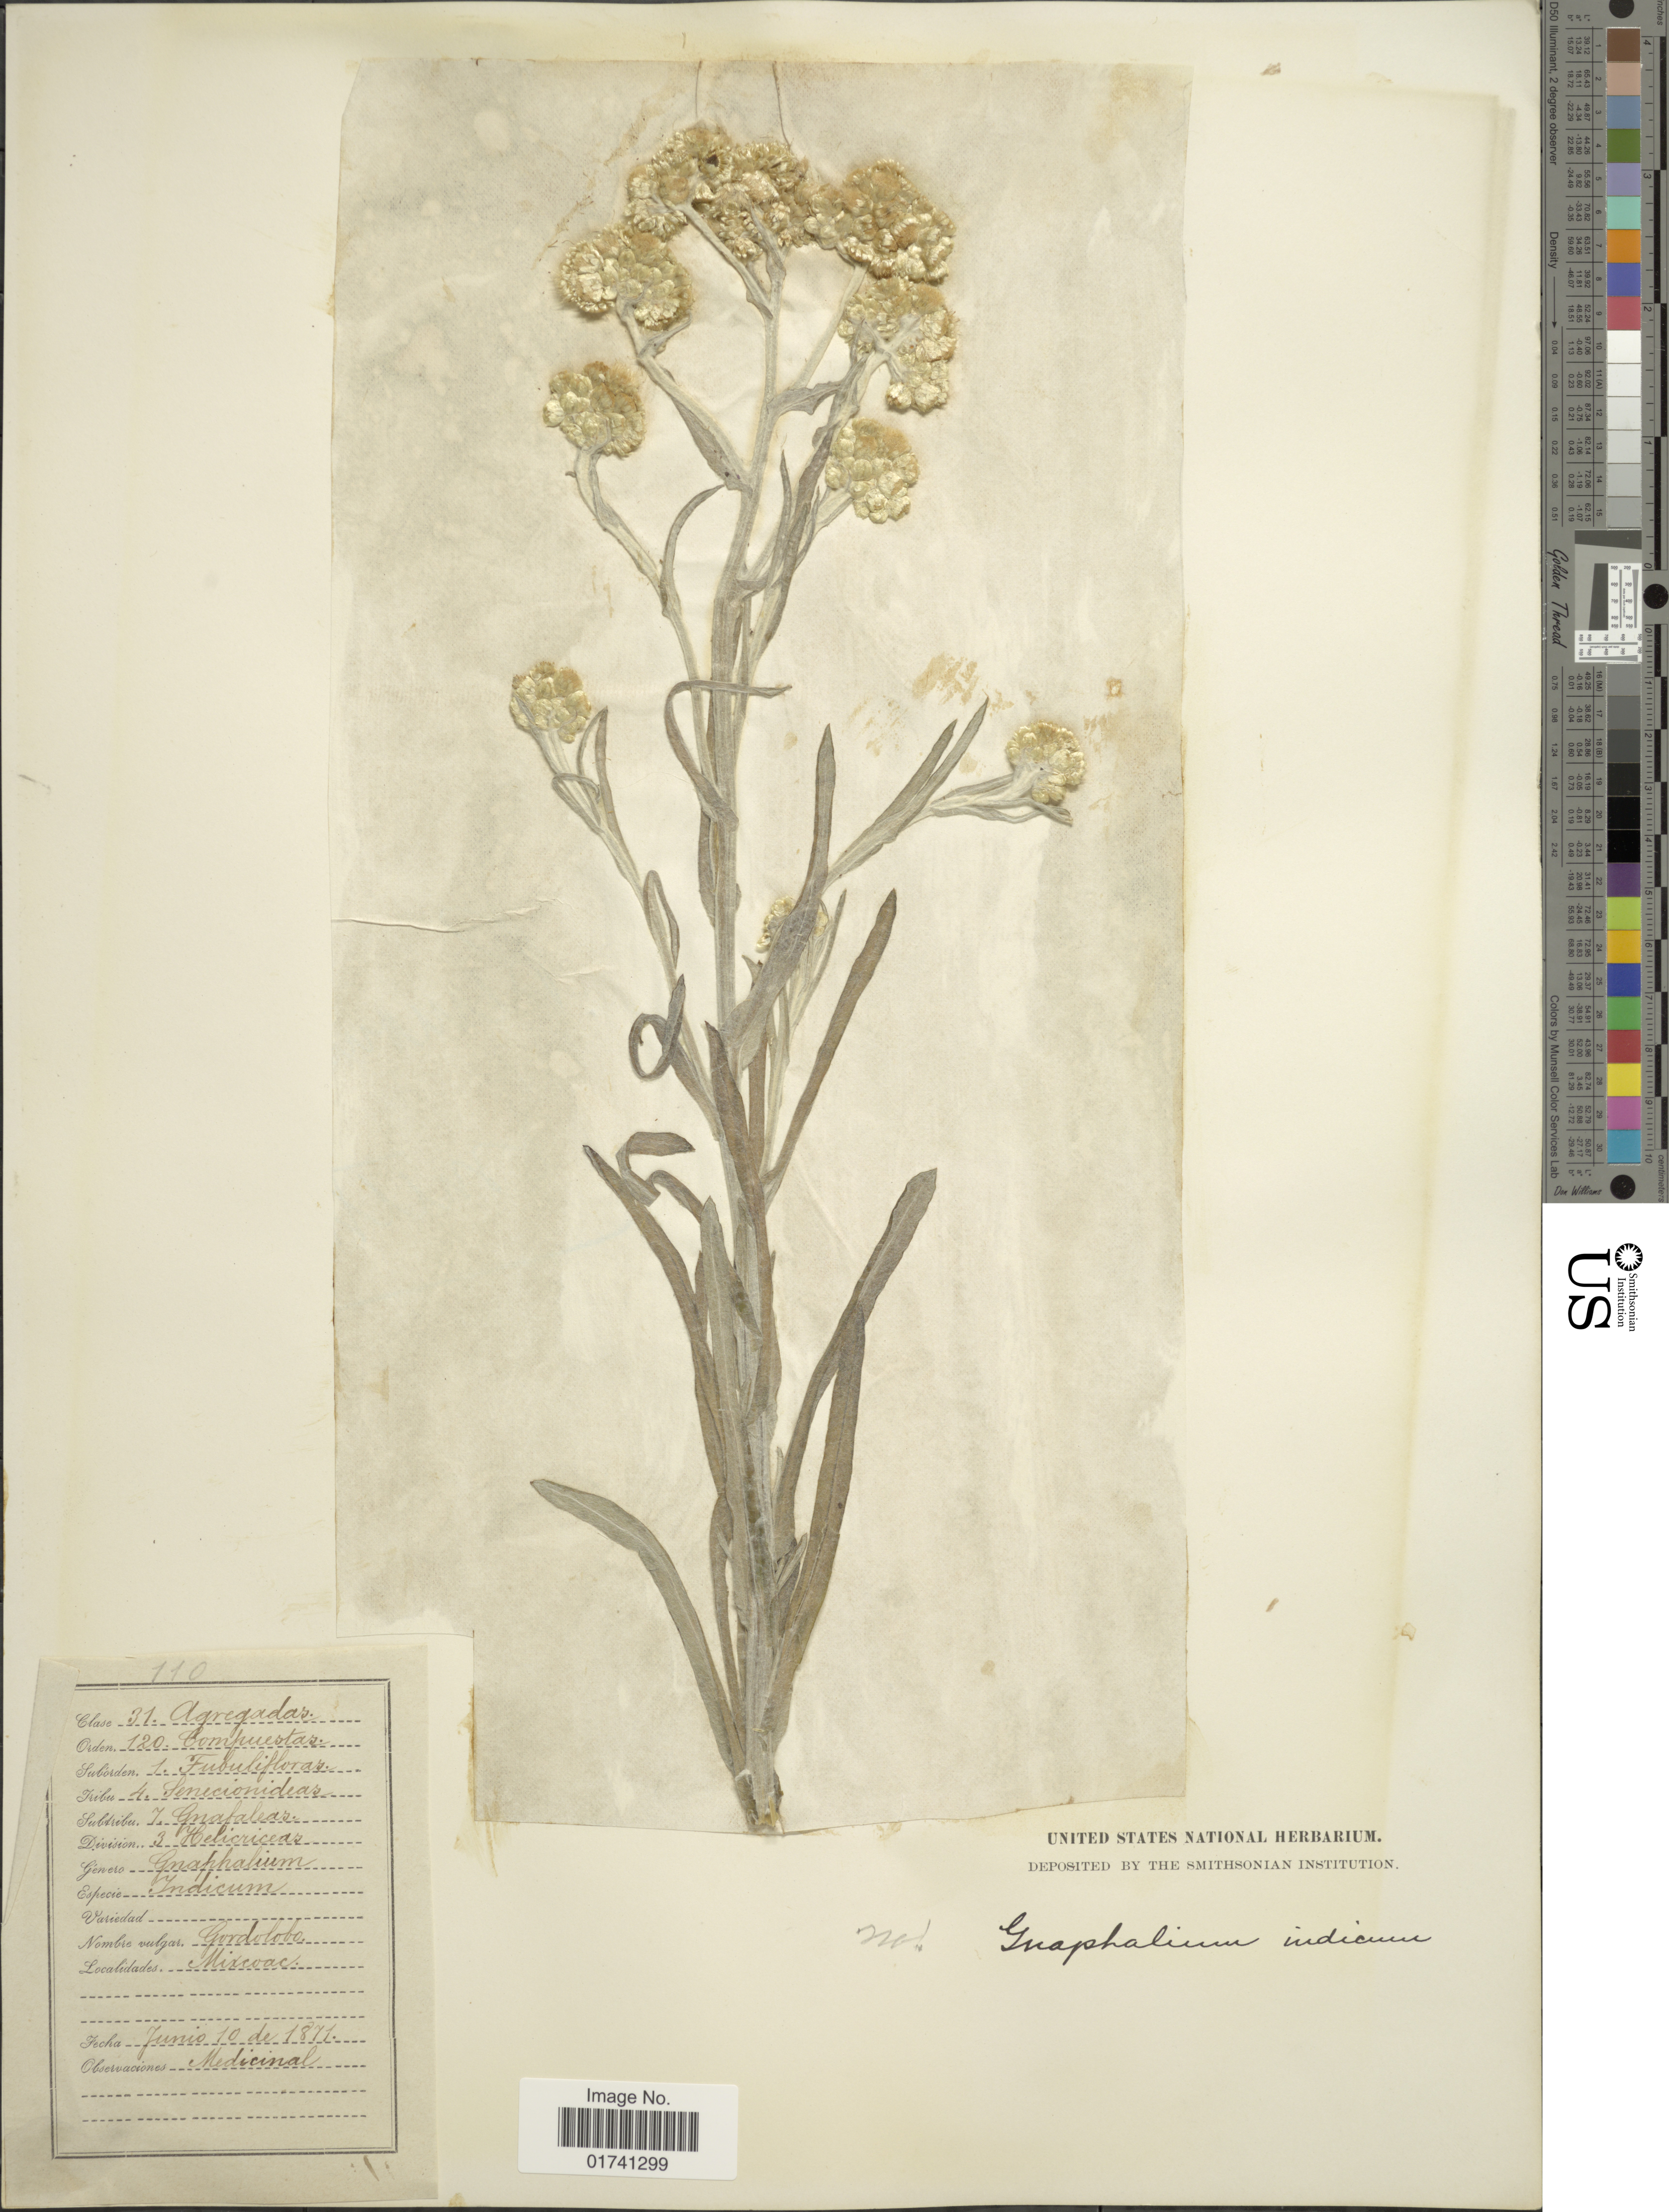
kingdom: Plantae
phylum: Tracheophyta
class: Magnoliopsida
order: Asterales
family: Asteraceae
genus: Laphangium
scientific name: Laphangium luteoalbum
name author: (L.) Tzvelev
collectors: ex herb. United States National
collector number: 110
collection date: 1871-06-10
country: Mexico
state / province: Distrito Federal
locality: Mixcoac.